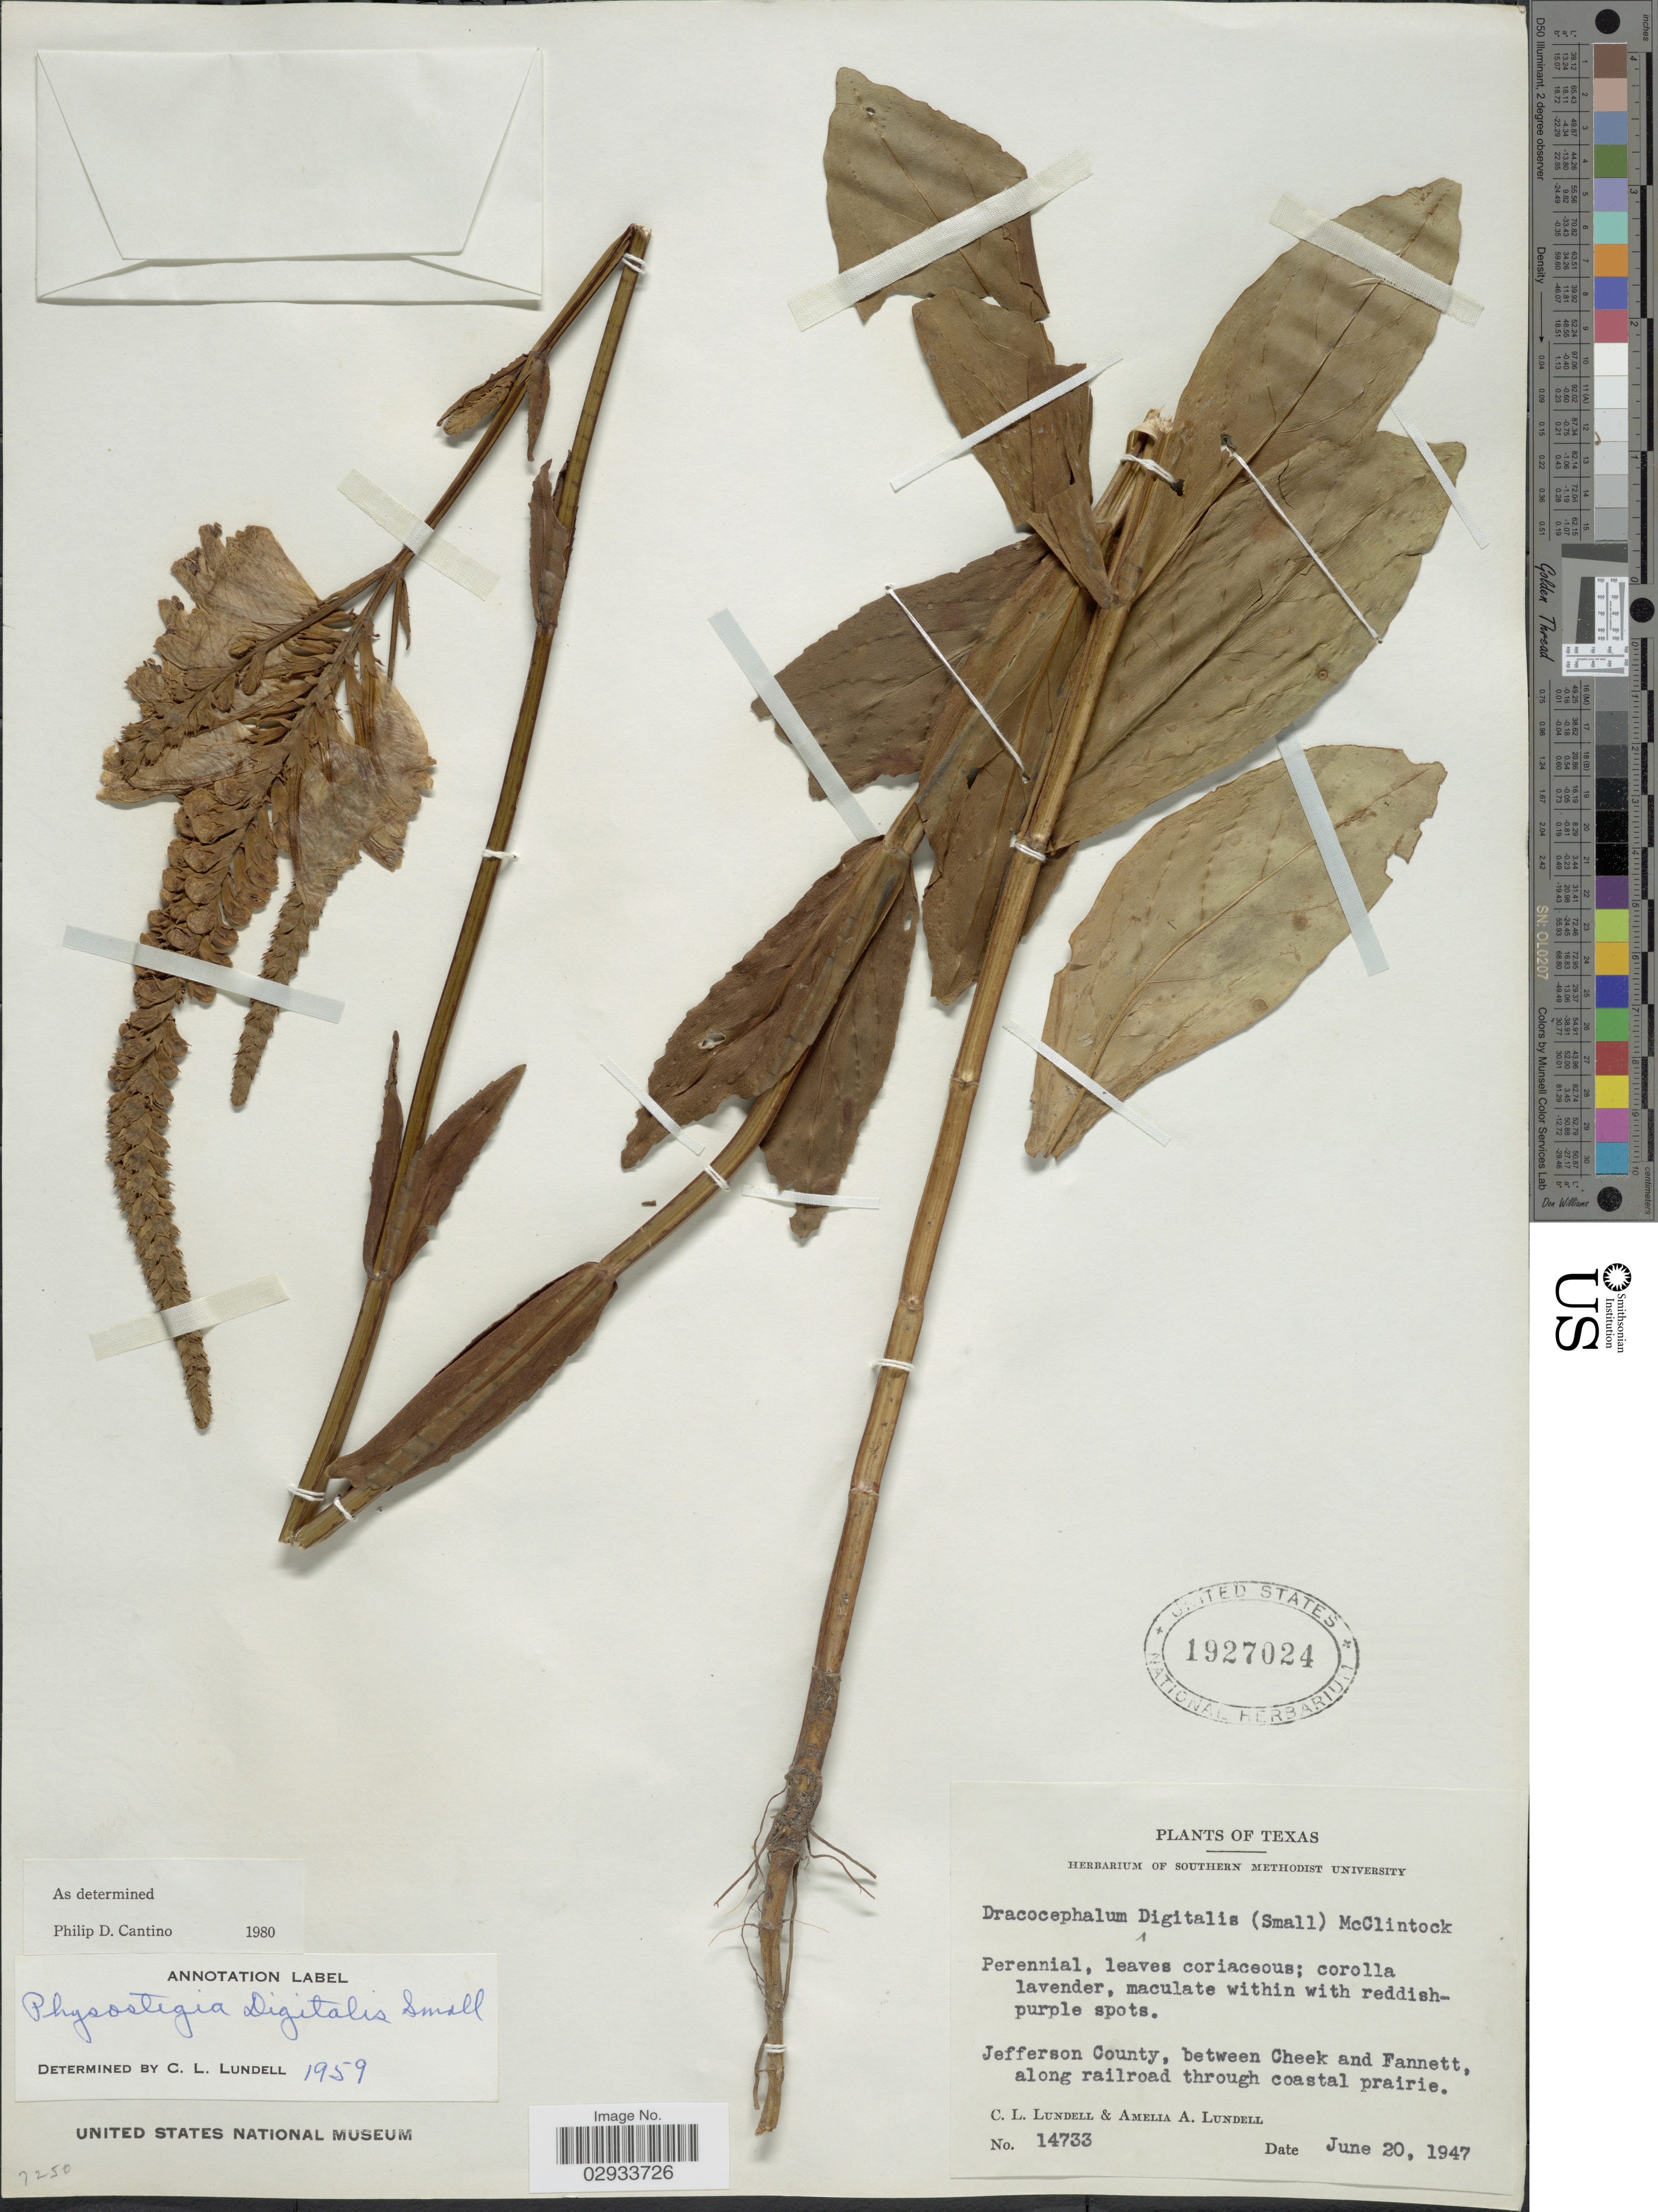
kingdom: Plantae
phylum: Tracheophyta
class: Magnoliopsida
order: Lamiales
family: Lamiaceae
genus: Physostegia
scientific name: Physostegia digitalis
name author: Small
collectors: C. L. Lundell & A. A. Lundell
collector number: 14733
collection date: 1947-06-20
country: United States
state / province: Texas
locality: Jefferson County, between Cheek and Fannett, along railroad through coastal prairie.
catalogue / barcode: US 1927024